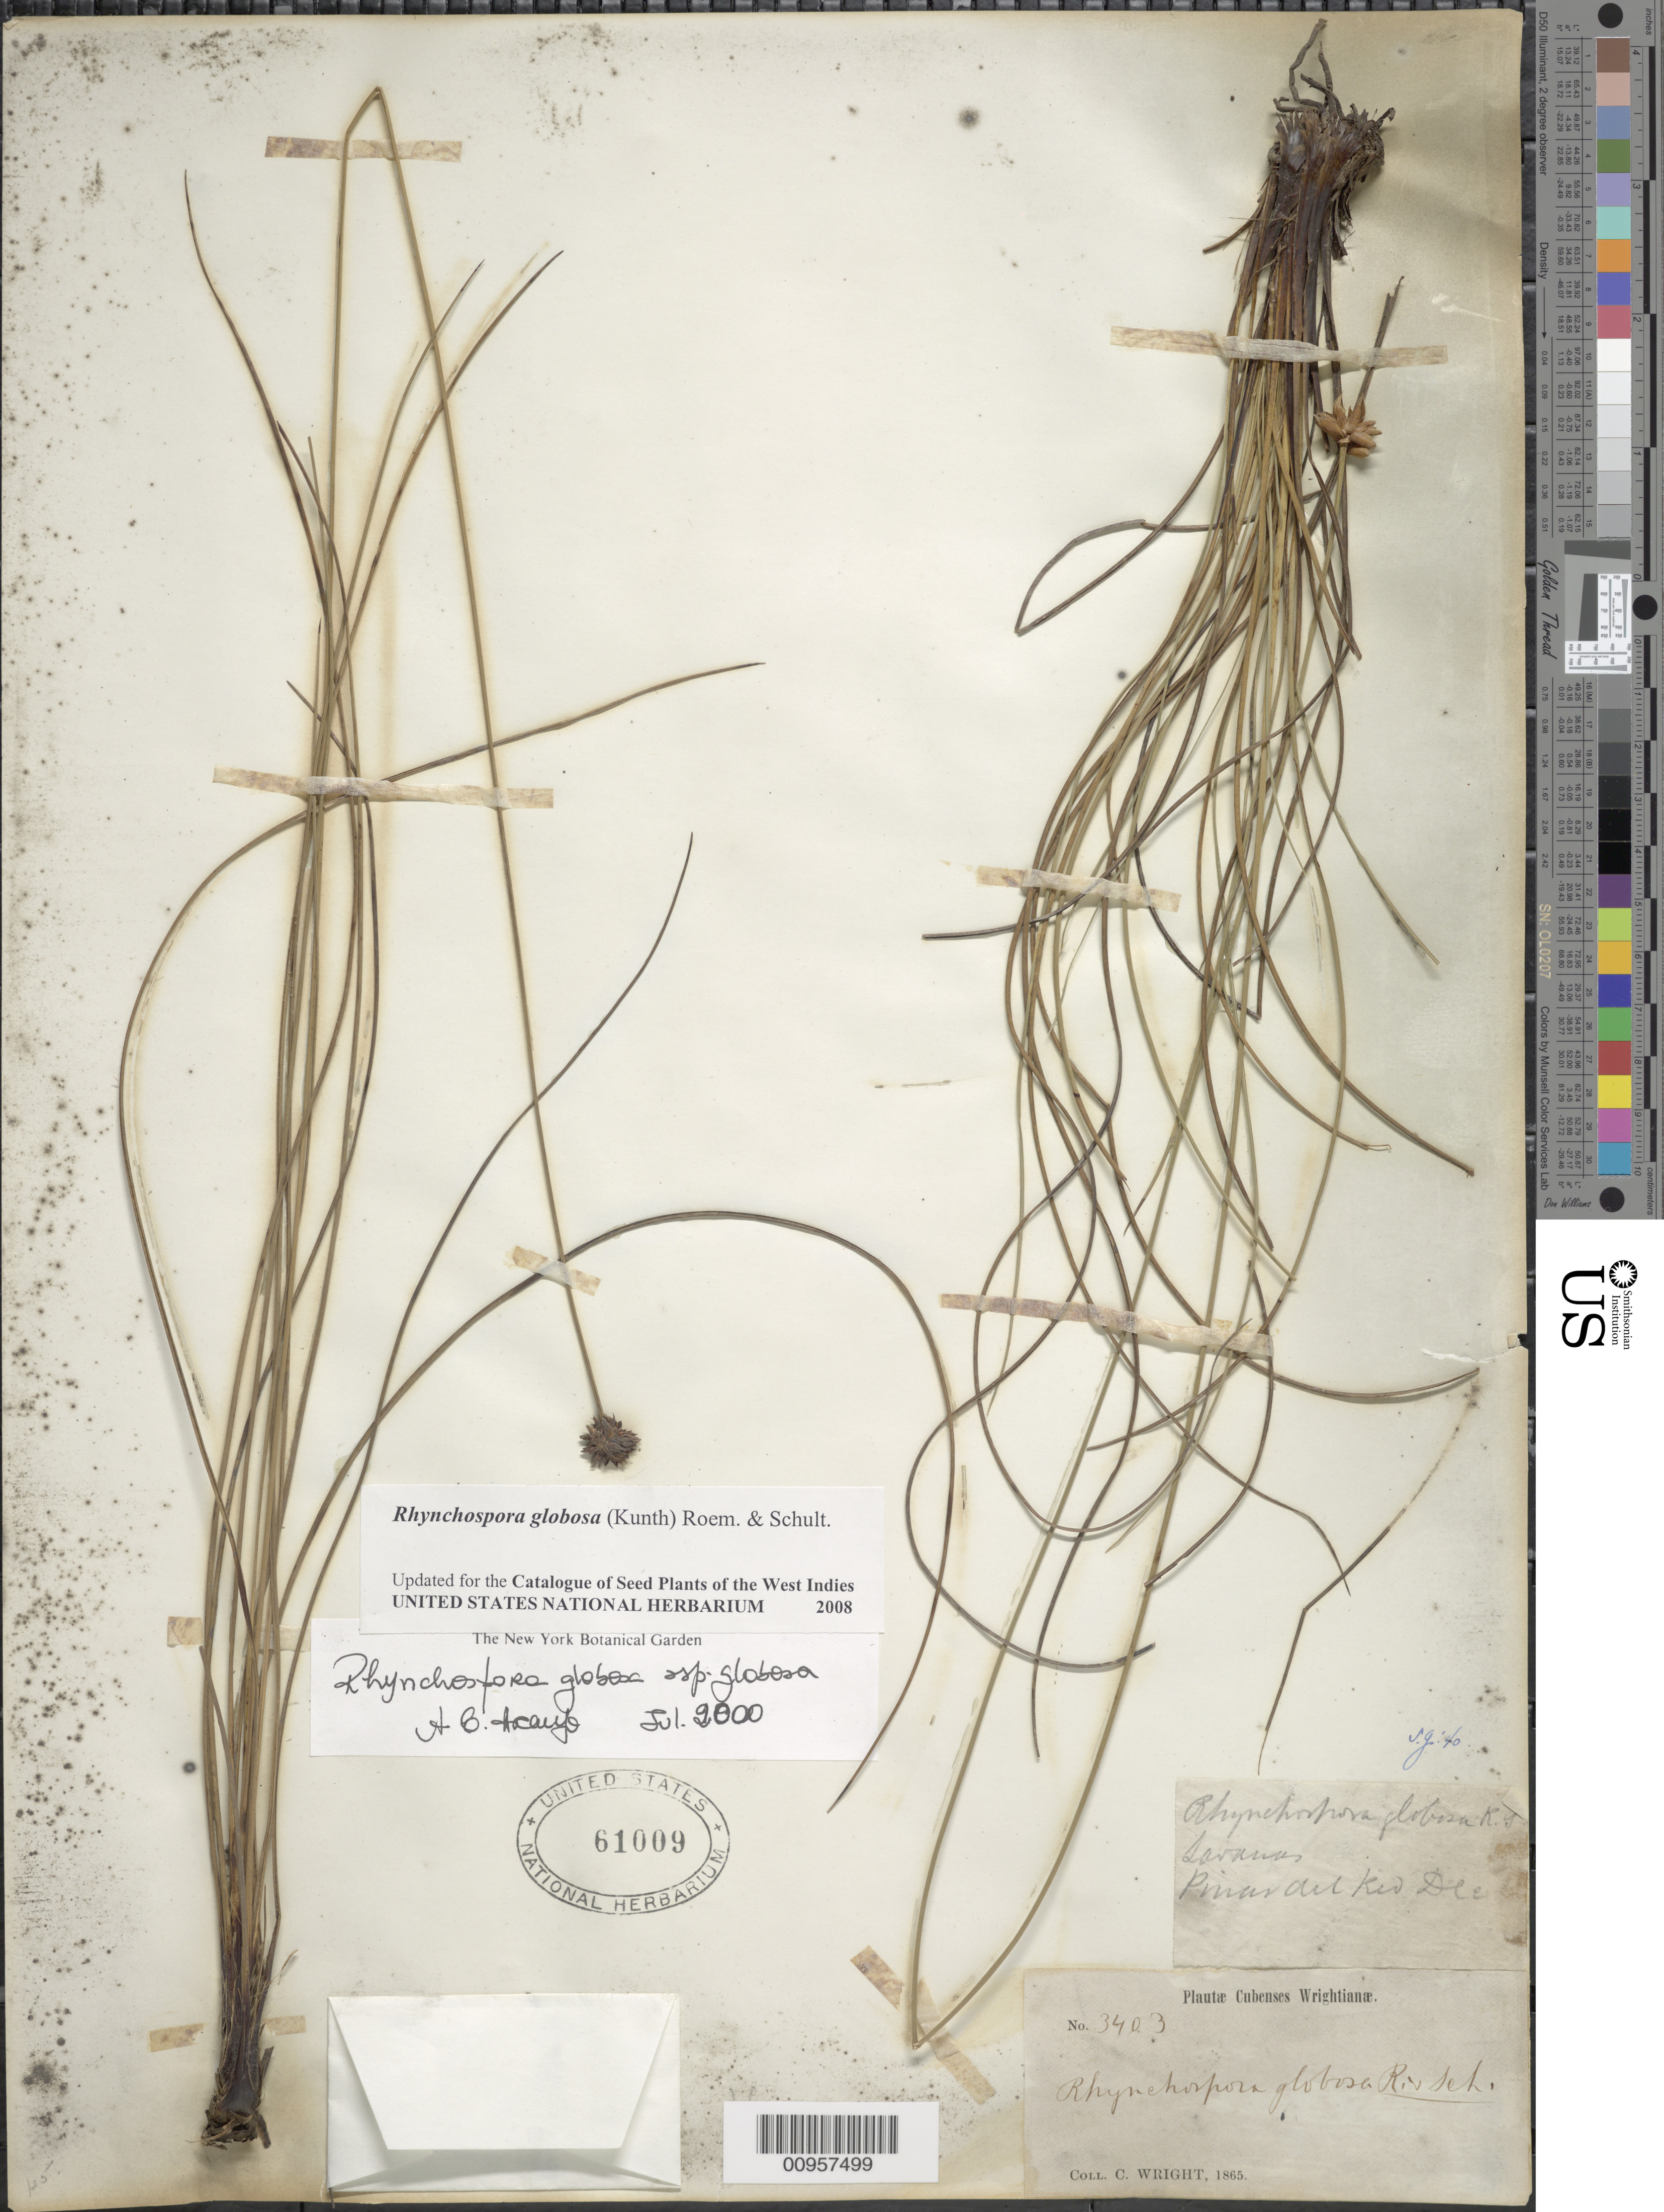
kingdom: Plantae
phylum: Tracheophyta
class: Liliopsida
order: Poales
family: Cyperaceae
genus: Rhynchospora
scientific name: Rhynchospora globosa var. globosa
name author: (Kunth) Roem. & Schult.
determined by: Strong, M. T., (US), Smithsonian Institution - National Museum of Natural History (UNITED STATES)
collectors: C. Wright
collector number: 3403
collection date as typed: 1865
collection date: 1865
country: Cuba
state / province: Pinar del Rio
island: Cuba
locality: Savanas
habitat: Savanas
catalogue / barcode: US 61009